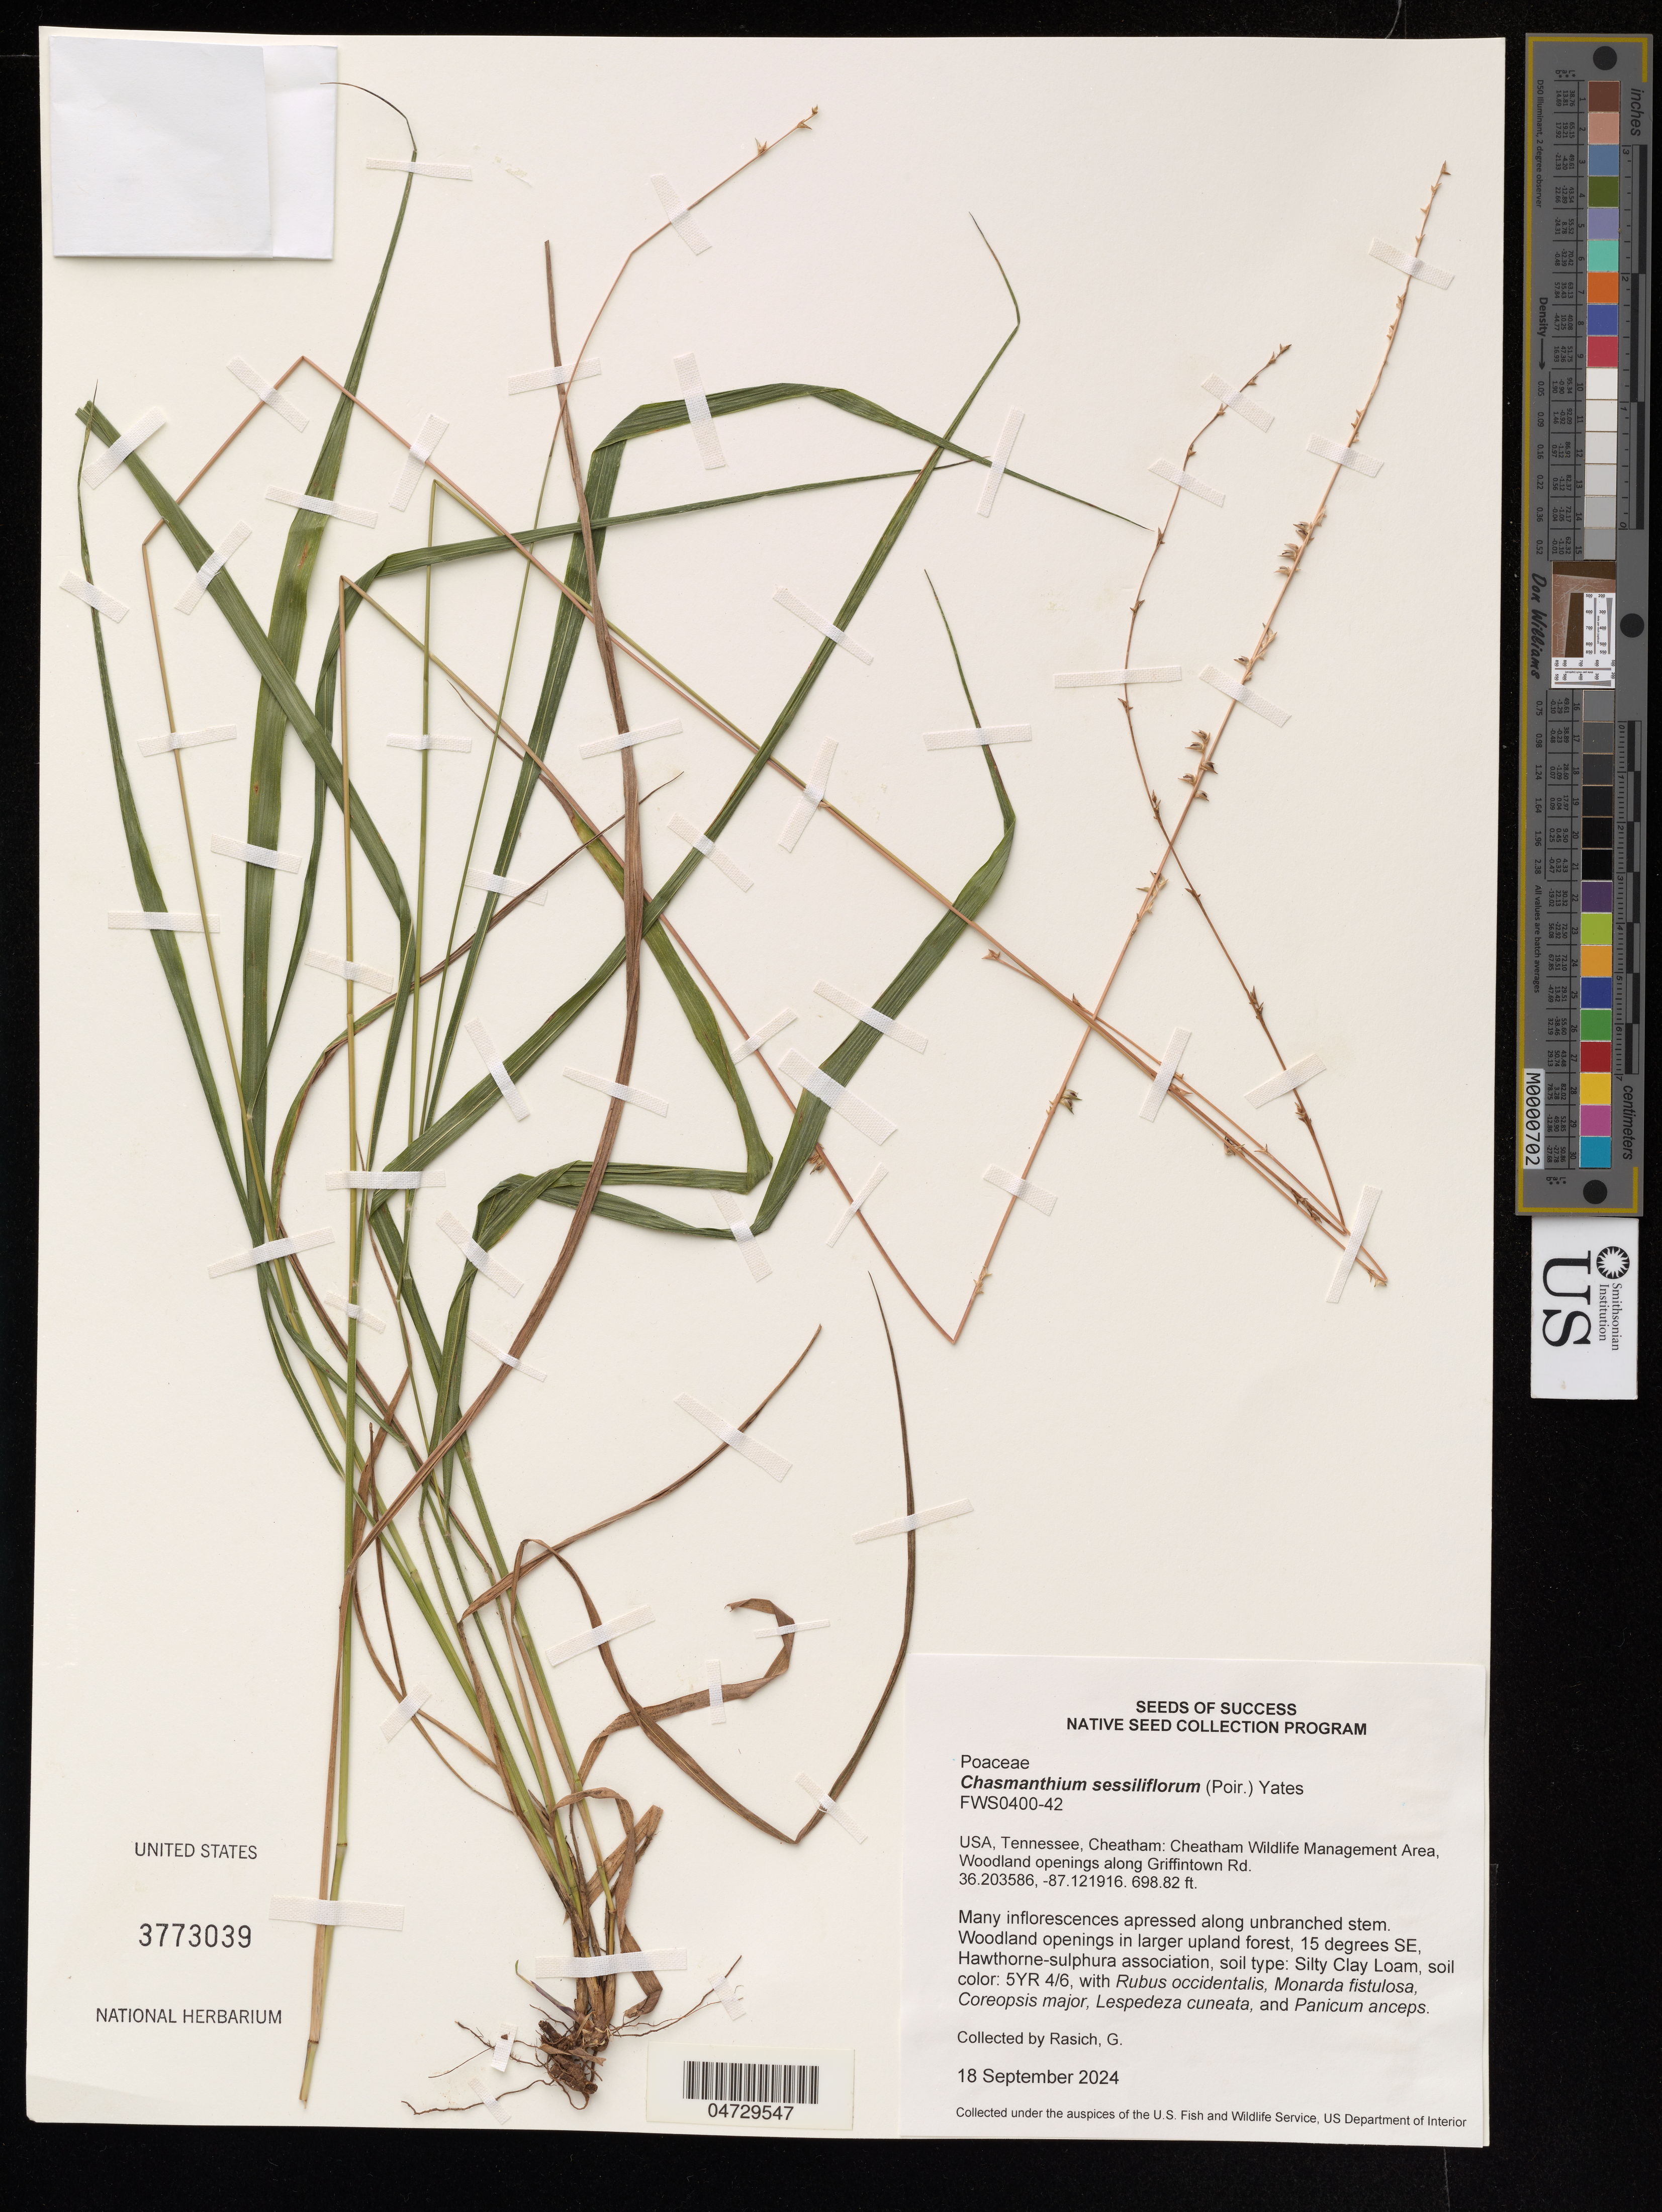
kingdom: Plantae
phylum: Tracheophyta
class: Liliopsida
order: Poales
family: Poaceae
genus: Chasmanthium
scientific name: Chasmanthium sessiliflorum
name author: (Poir.) H.O. Yates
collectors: G. Rasich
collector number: FWS0400-42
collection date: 2024-09-18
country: United States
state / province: Tennessee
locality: Cheatham: Cheatham Wildlife Management Area, Woodland openings along Griffintown Rd.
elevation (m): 213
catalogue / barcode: US 3773039